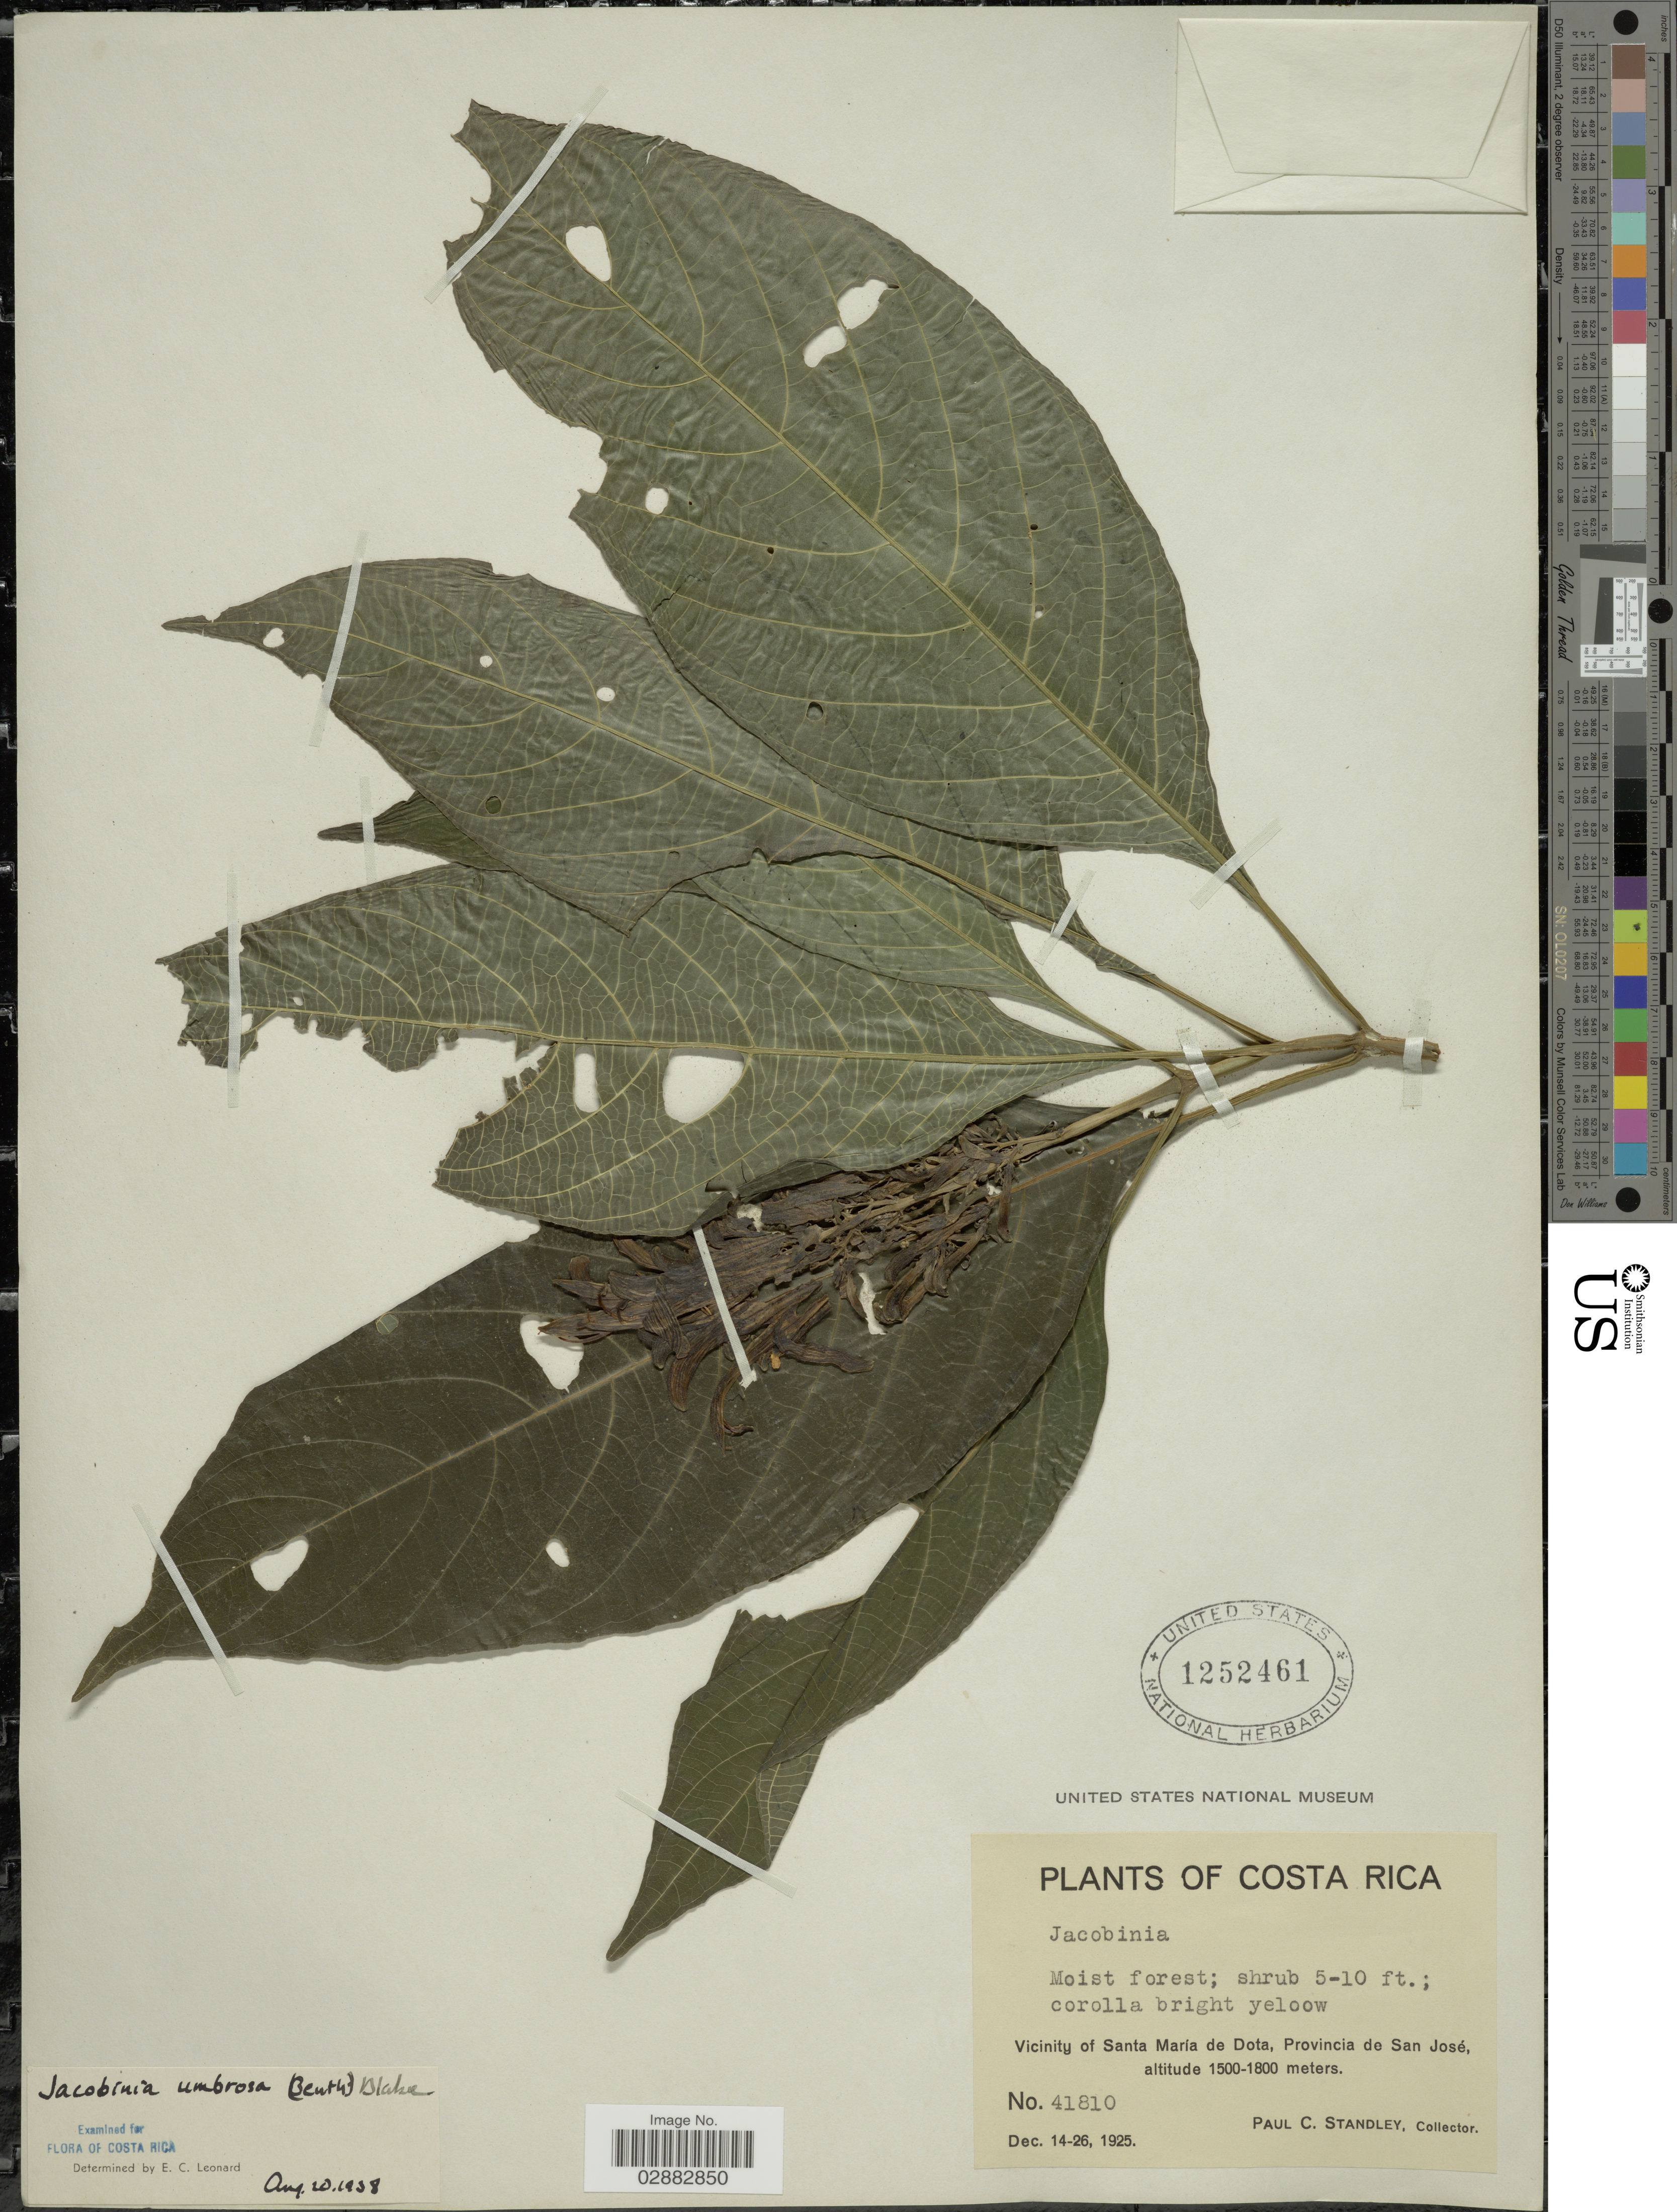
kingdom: Plantae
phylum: Tracheophyta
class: Magnoliopsida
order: Lamiales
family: Acanthaceae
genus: Jacobinia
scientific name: Jacobinia umbrosa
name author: (Benth.) S.F. Blake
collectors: P. C. Standley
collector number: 41810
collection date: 1925-12-14/1925-12-26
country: Costa Rica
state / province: San José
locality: Vicinity of Santa Maria de Dota, Provincia de San José.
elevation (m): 1500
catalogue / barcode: US 1252461